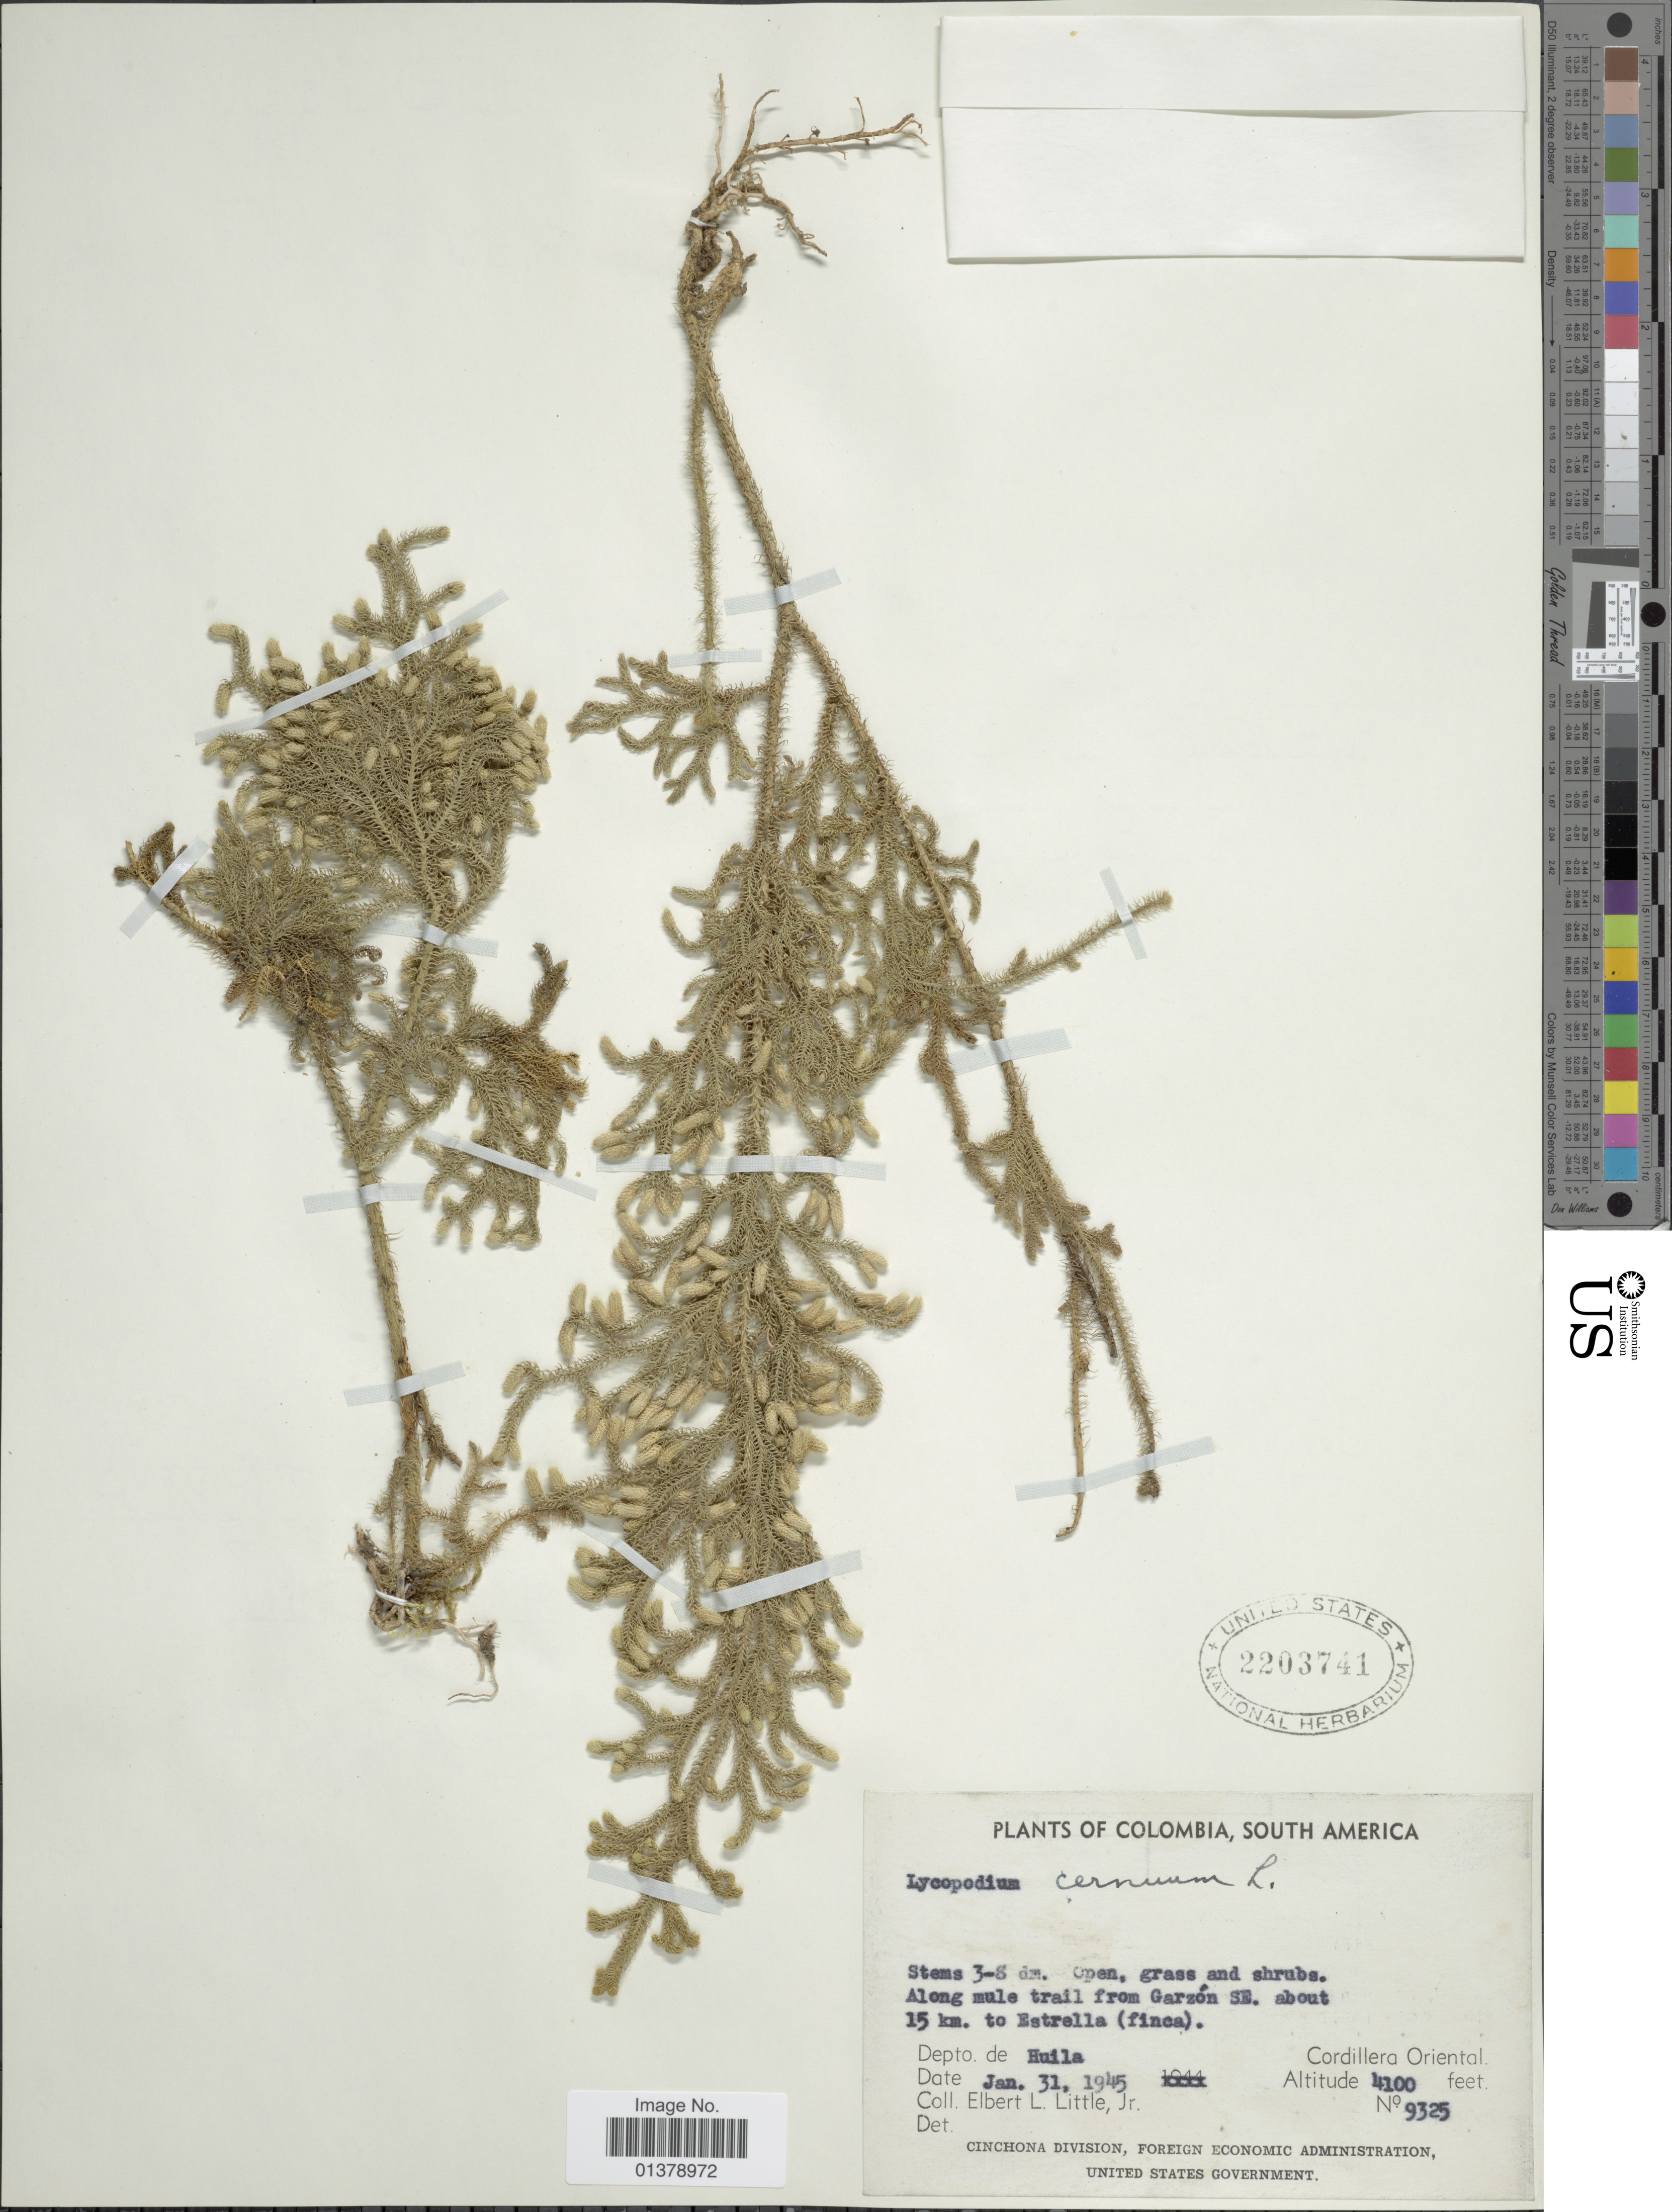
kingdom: Plantae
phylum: Tracheophyta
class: Lycopodiopsida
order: Lycopodiales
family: Lycopodiaceae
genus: Palhinhaea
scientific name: Palhinhaea cernua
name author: (L.) Vasc. & Franco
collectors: E. L. Little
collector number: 9325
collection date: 1945-01-31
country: Colombia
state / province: Huila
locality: Along mule trail from Garzón SE about 15km to Estrella(finca), cordillera oriental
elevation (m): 1250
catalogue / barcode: US 2203741